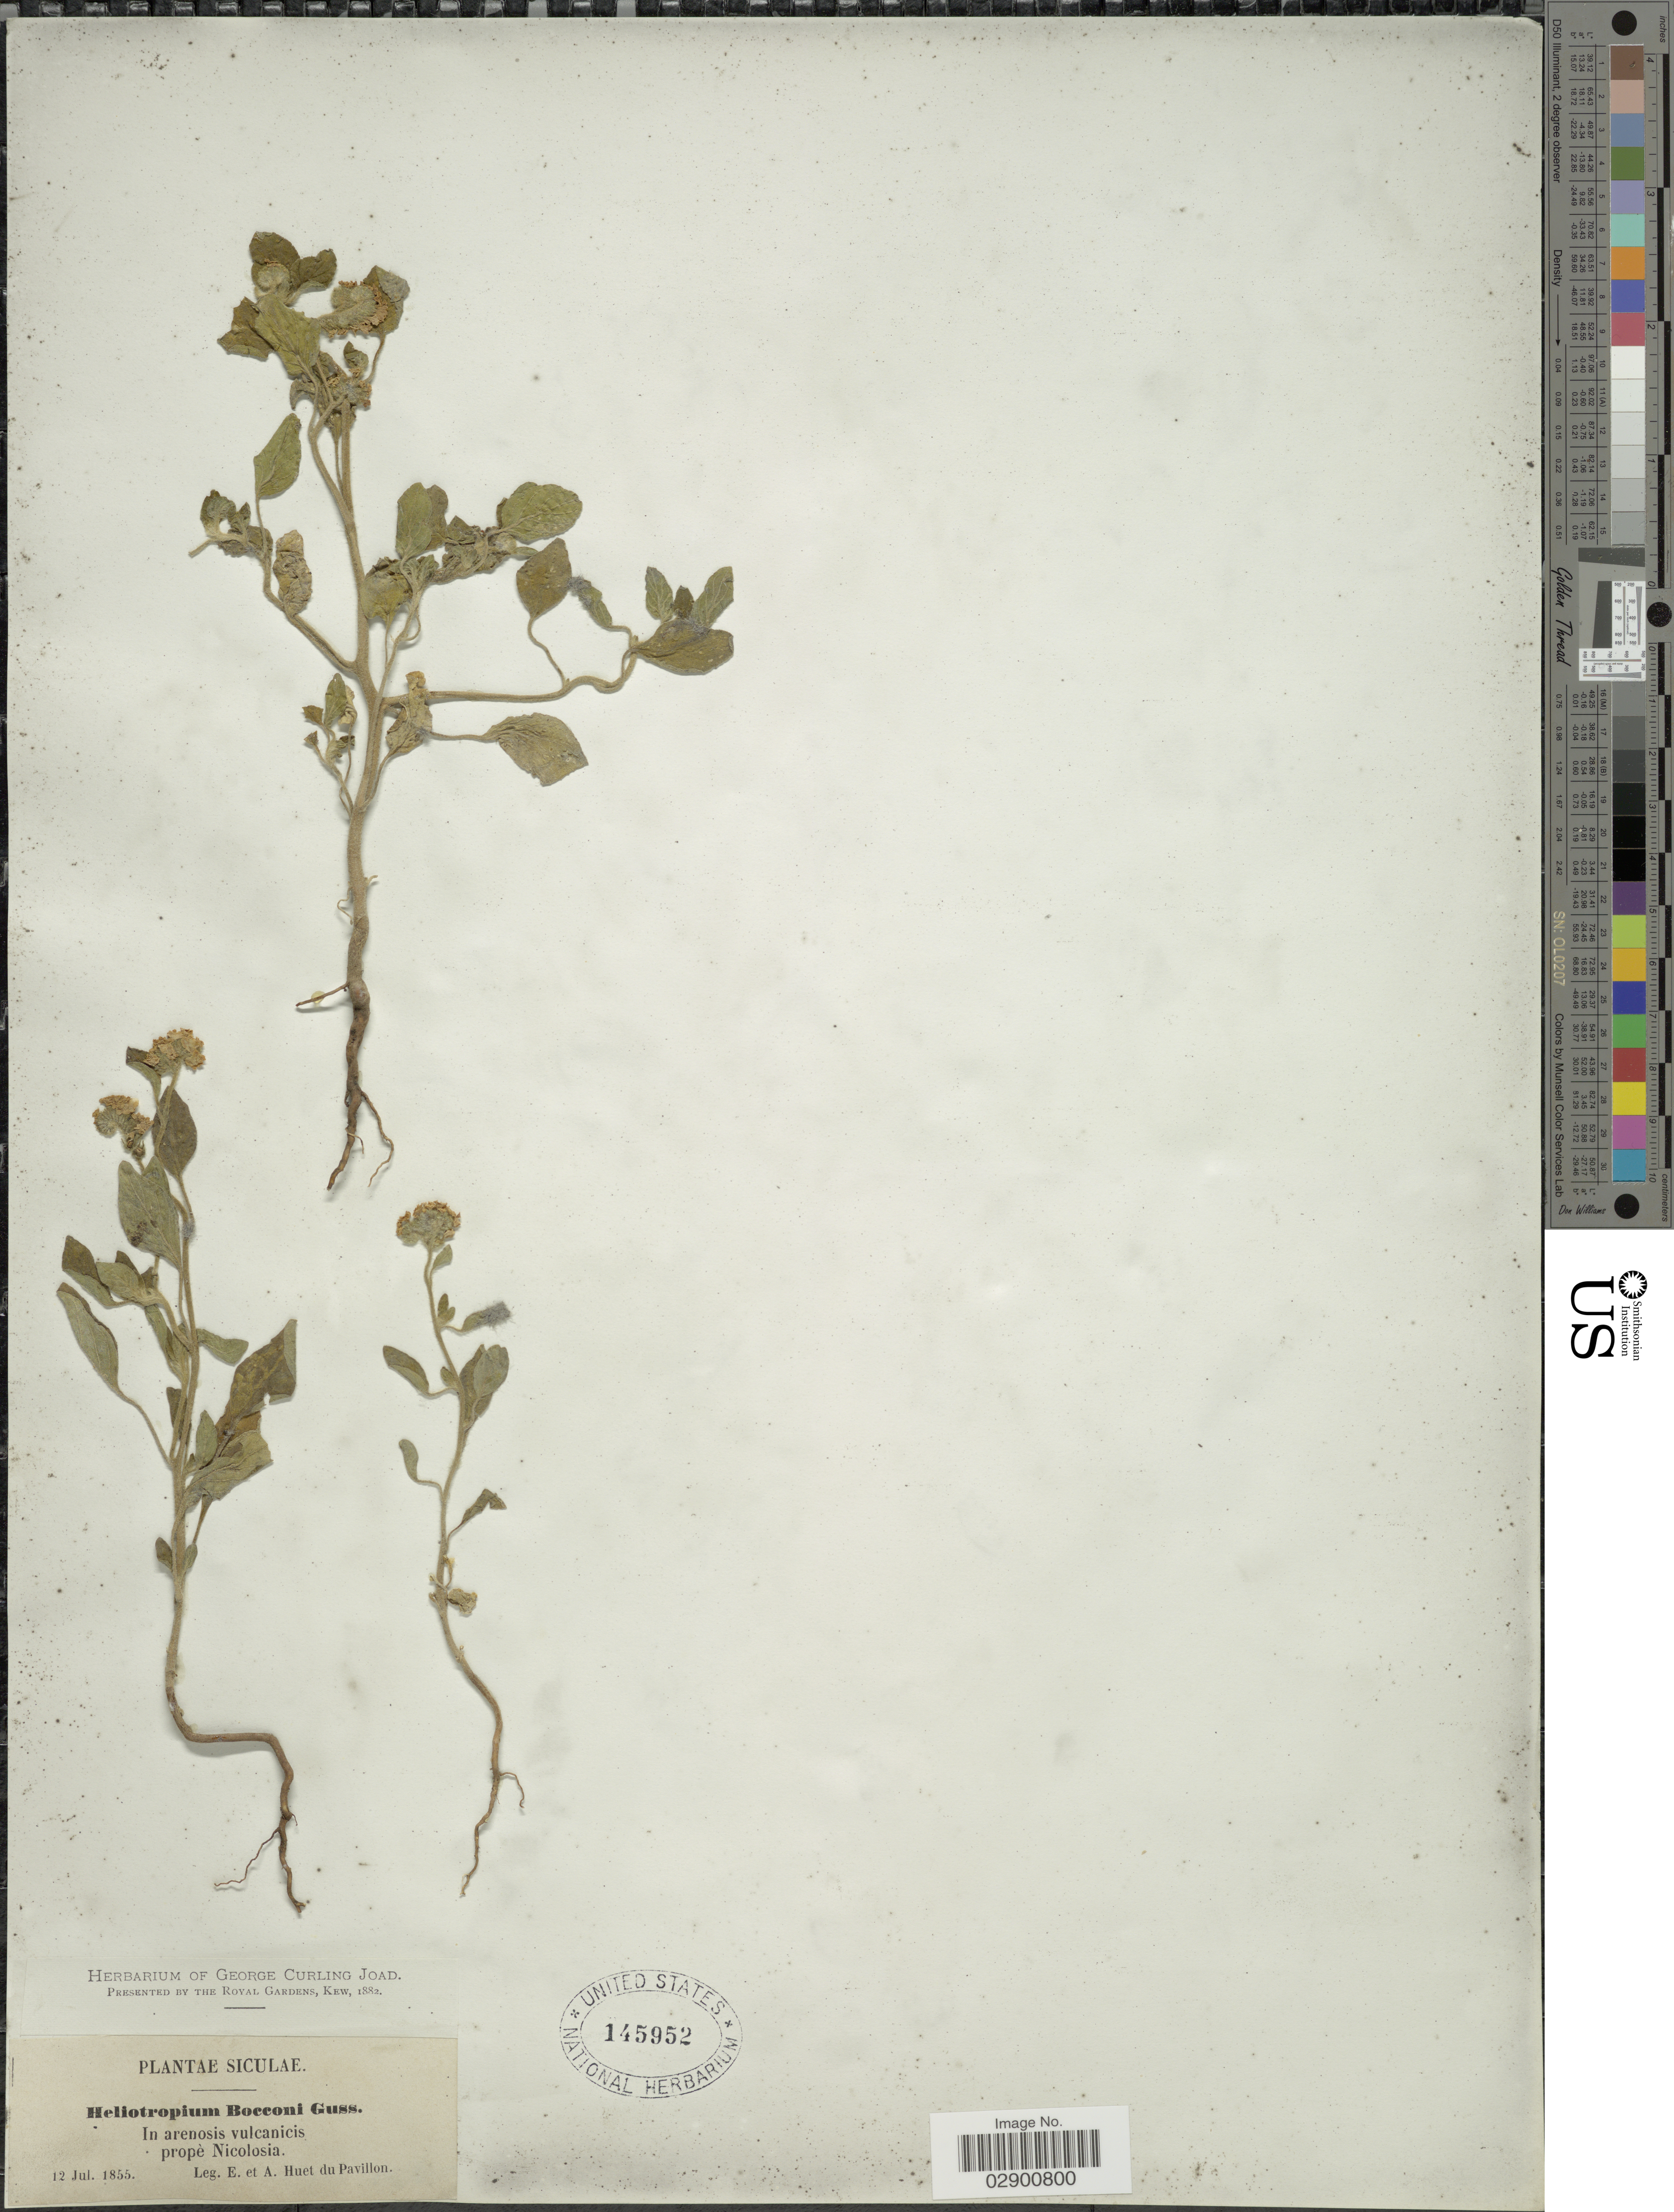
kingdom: Plantae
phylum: Tracheophyta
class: Magnoliopsida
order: Boraginales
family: Heliotropiaceae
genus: Heliotropium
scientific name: Heliotropium suaveolens subsp. bocconei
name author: (Gussone) Brummitt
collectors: E. Huet du Pavillon & A. Huet du Pavillon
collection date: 1855-07-12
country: Italy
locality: Siculae. In arenosis vulcanicis propè Nicolosia.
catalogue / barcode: US 145952